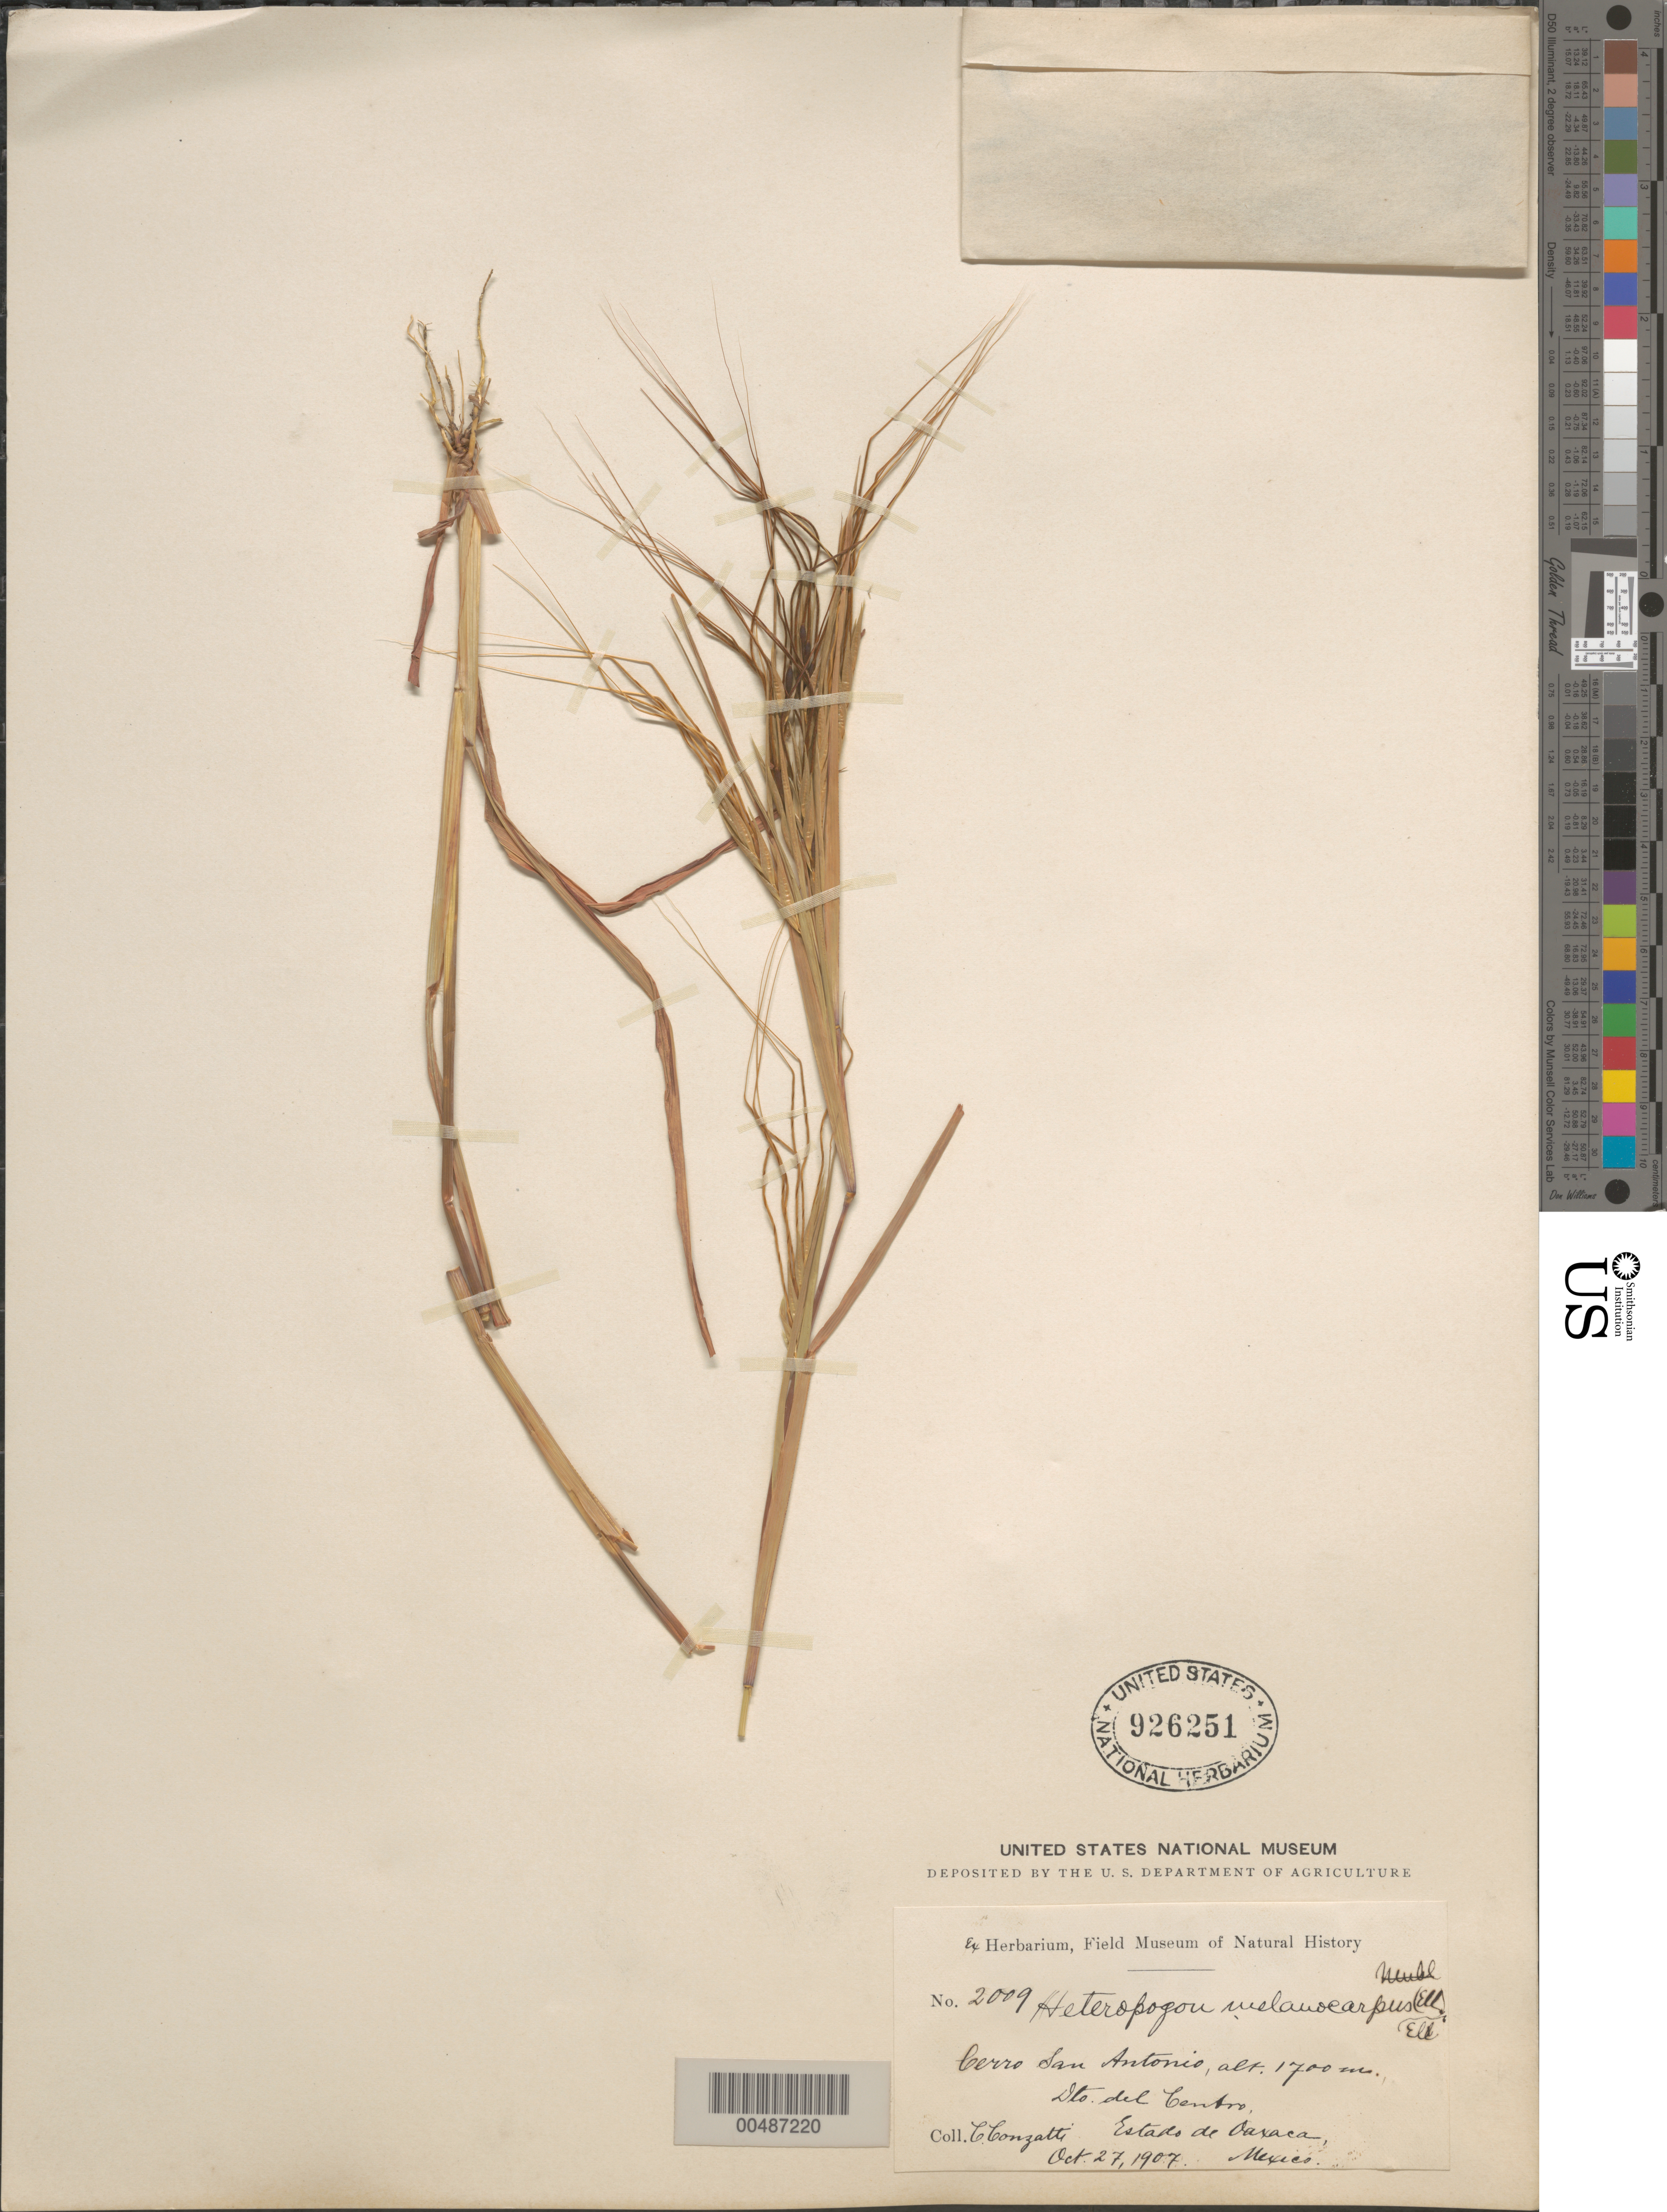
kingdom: Plantae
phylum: Tracheophyta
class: Liliopsida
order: Poales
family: Poaceae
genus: Heteropogon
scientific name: Heteropogon melanocarpus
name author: (Elliott) Benth.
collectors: C. Conzatti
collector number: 2009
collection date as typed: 27 Oct 1907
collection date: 1907-10-27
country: Mexico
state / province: Oaxaca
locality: Cerro San Antonio, Dto. del Centro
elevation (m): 1700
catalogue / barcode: US 926251